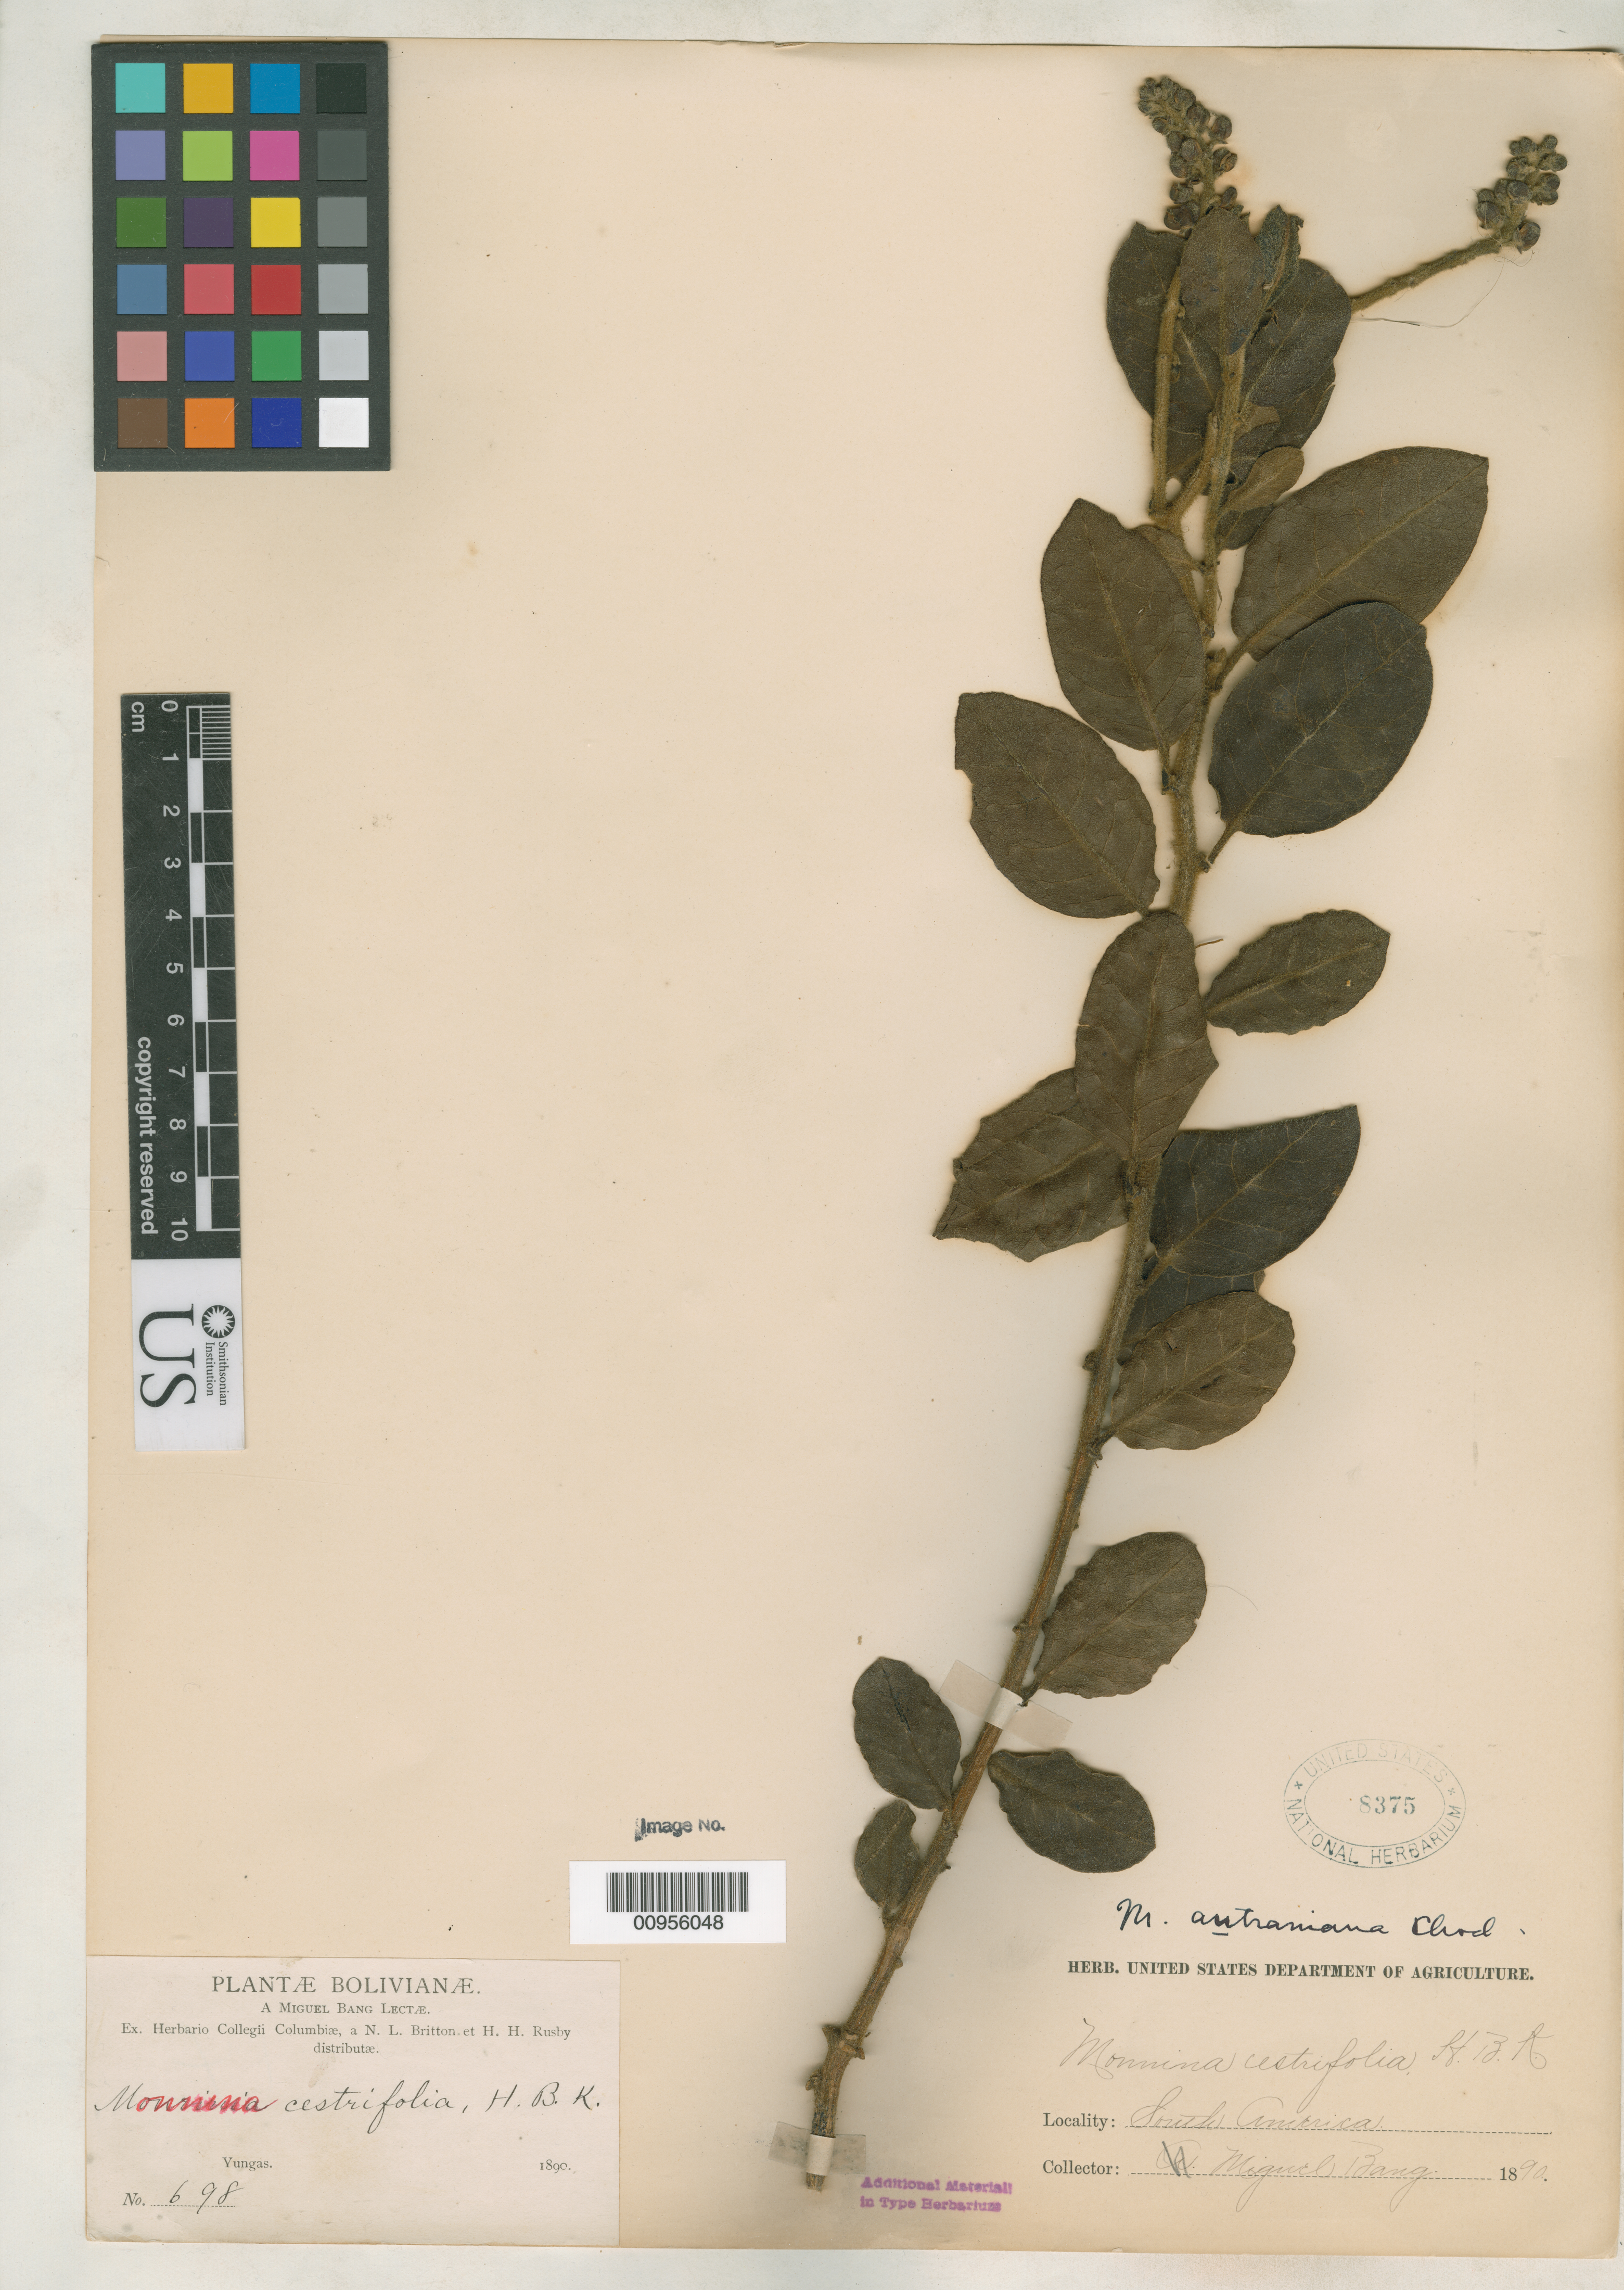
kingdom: Plantae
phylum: Tracheophyta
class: Magnoliopsida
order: Fabales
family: Polygalaceae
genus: Monnina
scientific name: Monnina autraniana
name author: Chodat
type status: Isotype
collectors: M. Bang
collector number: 698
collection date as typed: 1890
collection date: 1890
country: Bolivia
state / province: La Paz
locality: Yungas.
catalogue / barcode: US 8375